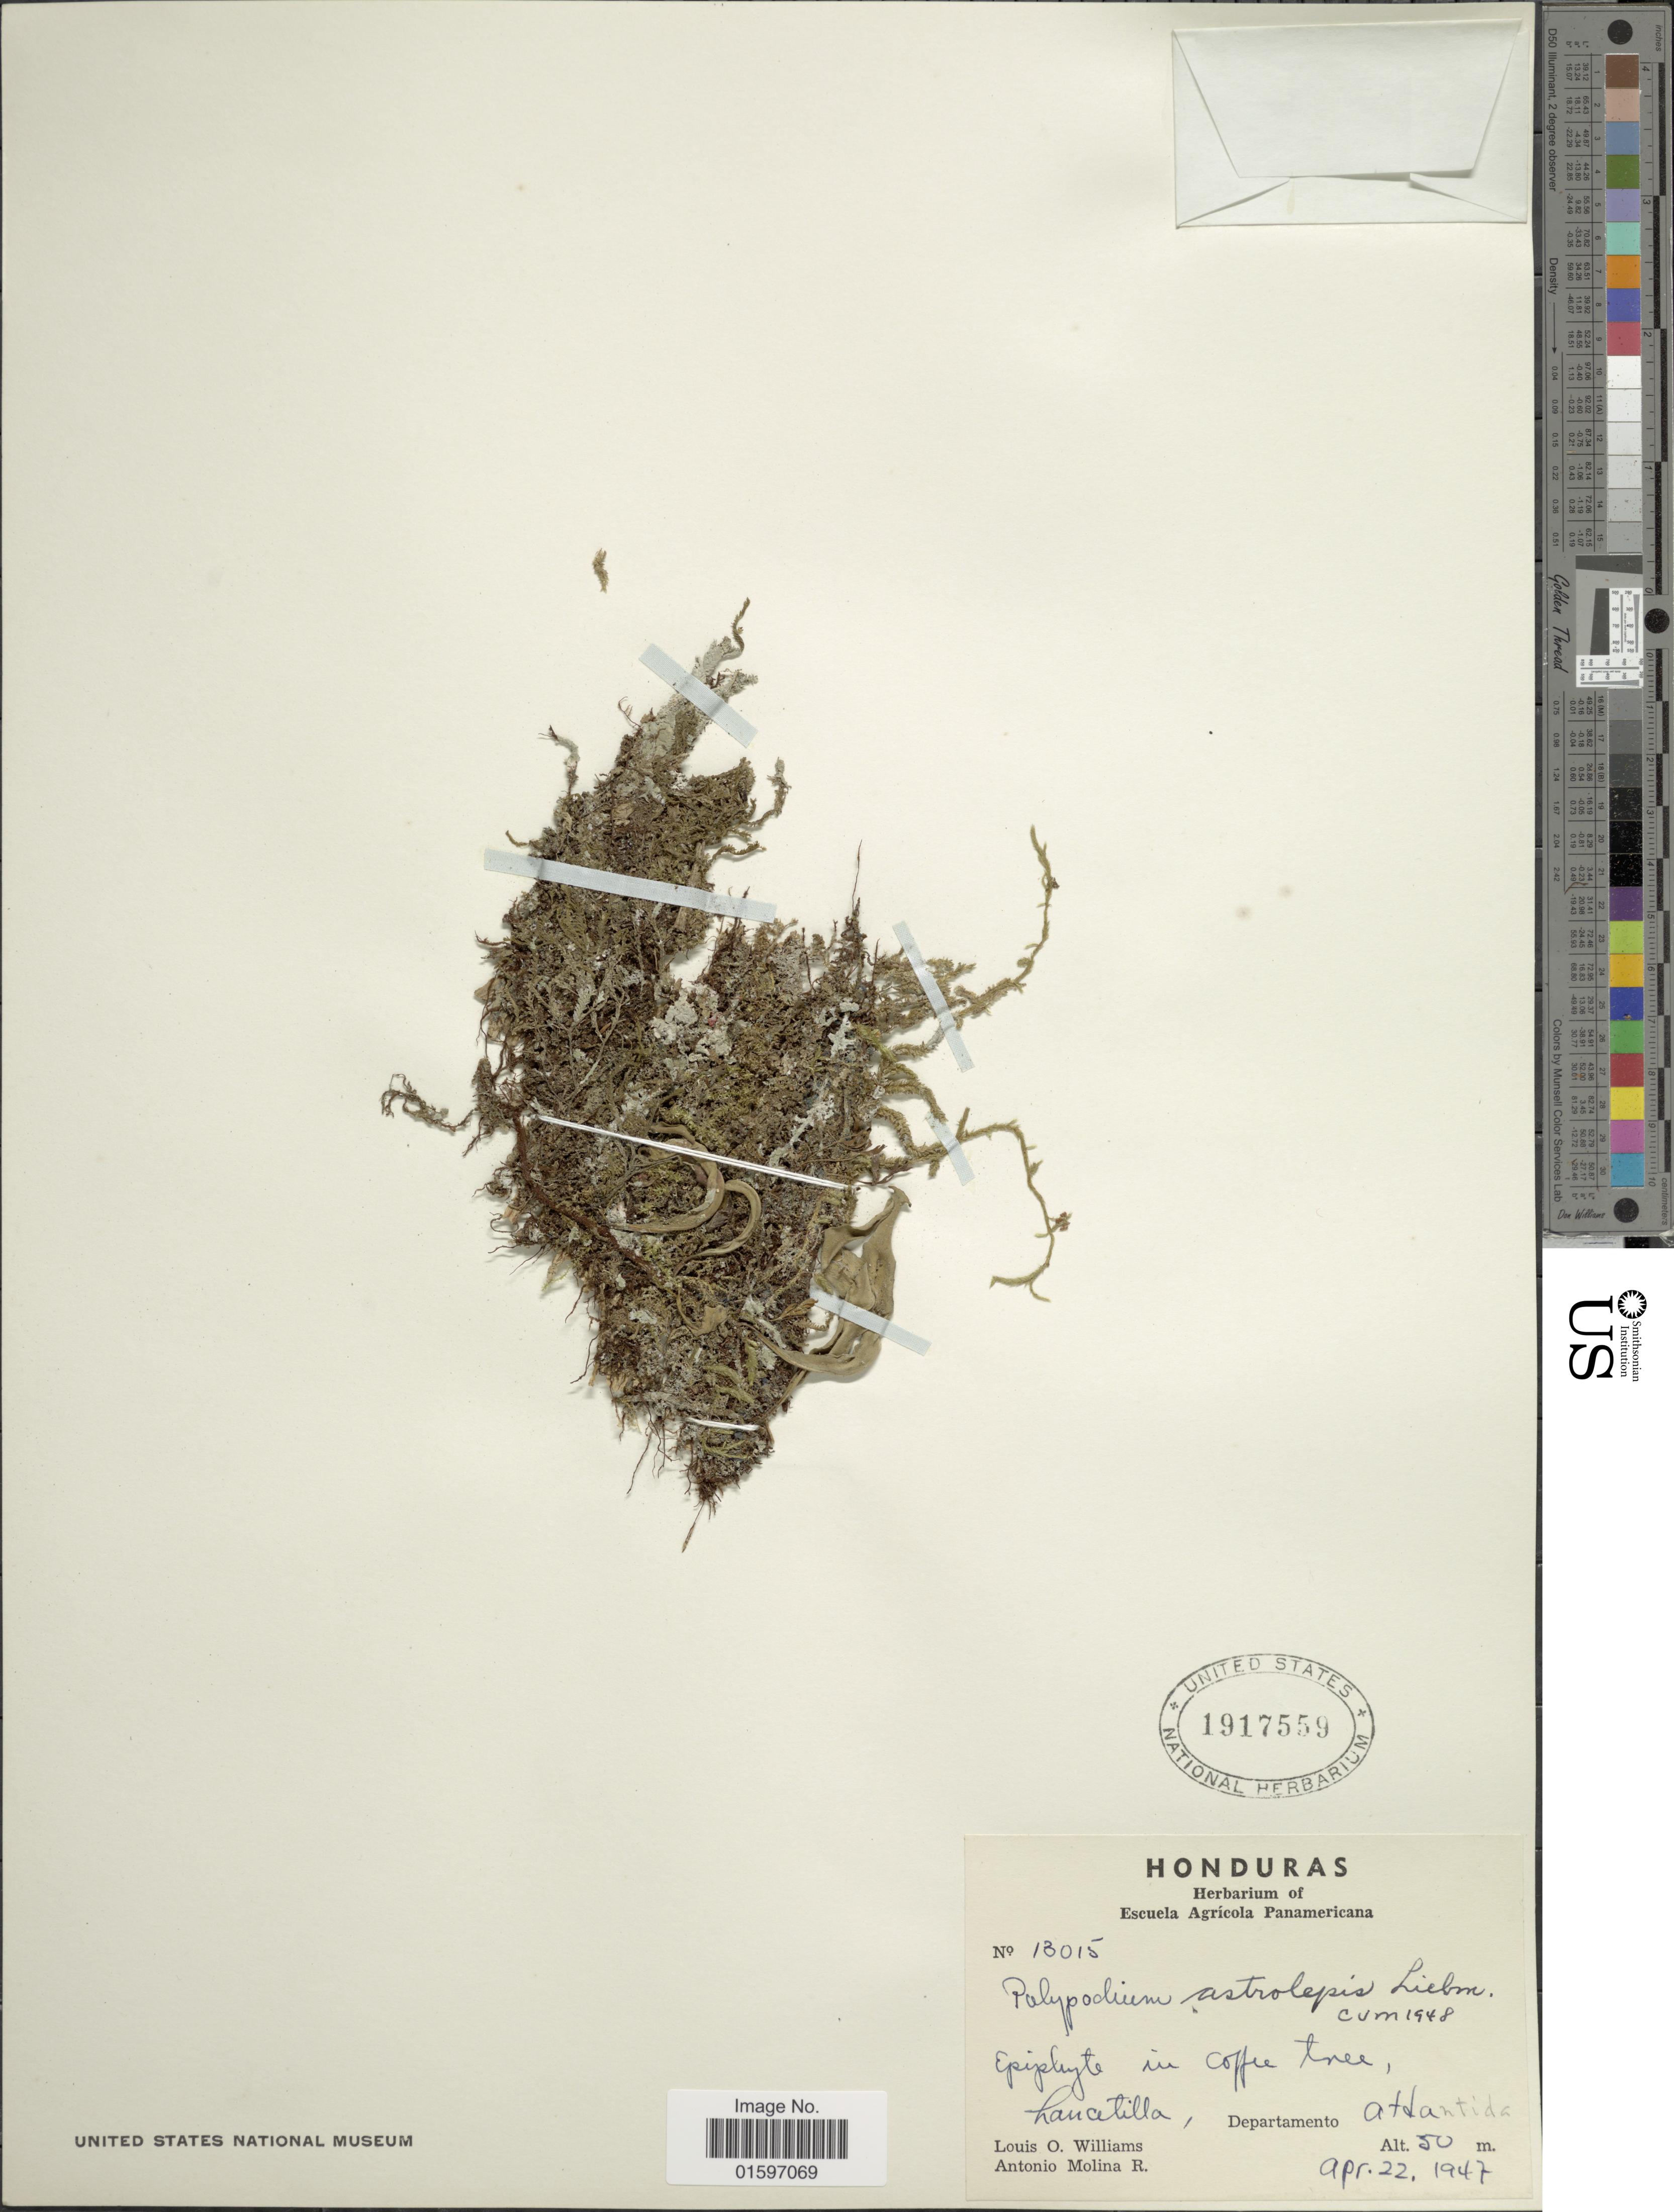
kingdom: Plantae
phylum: Tracheophyta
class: Polypodiopsida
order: Polypodiales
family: Polypodiaceae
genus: Pleopeltis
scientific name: Pleopeltis astrolepis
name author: (Liebm.) E. Fourn.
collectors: L. O. Williams & A. Molina R.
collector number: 13015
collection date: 1947-04-22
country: Honduras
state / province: Atlántida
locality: Haucetilla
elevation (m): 50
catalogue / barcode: US 1917559